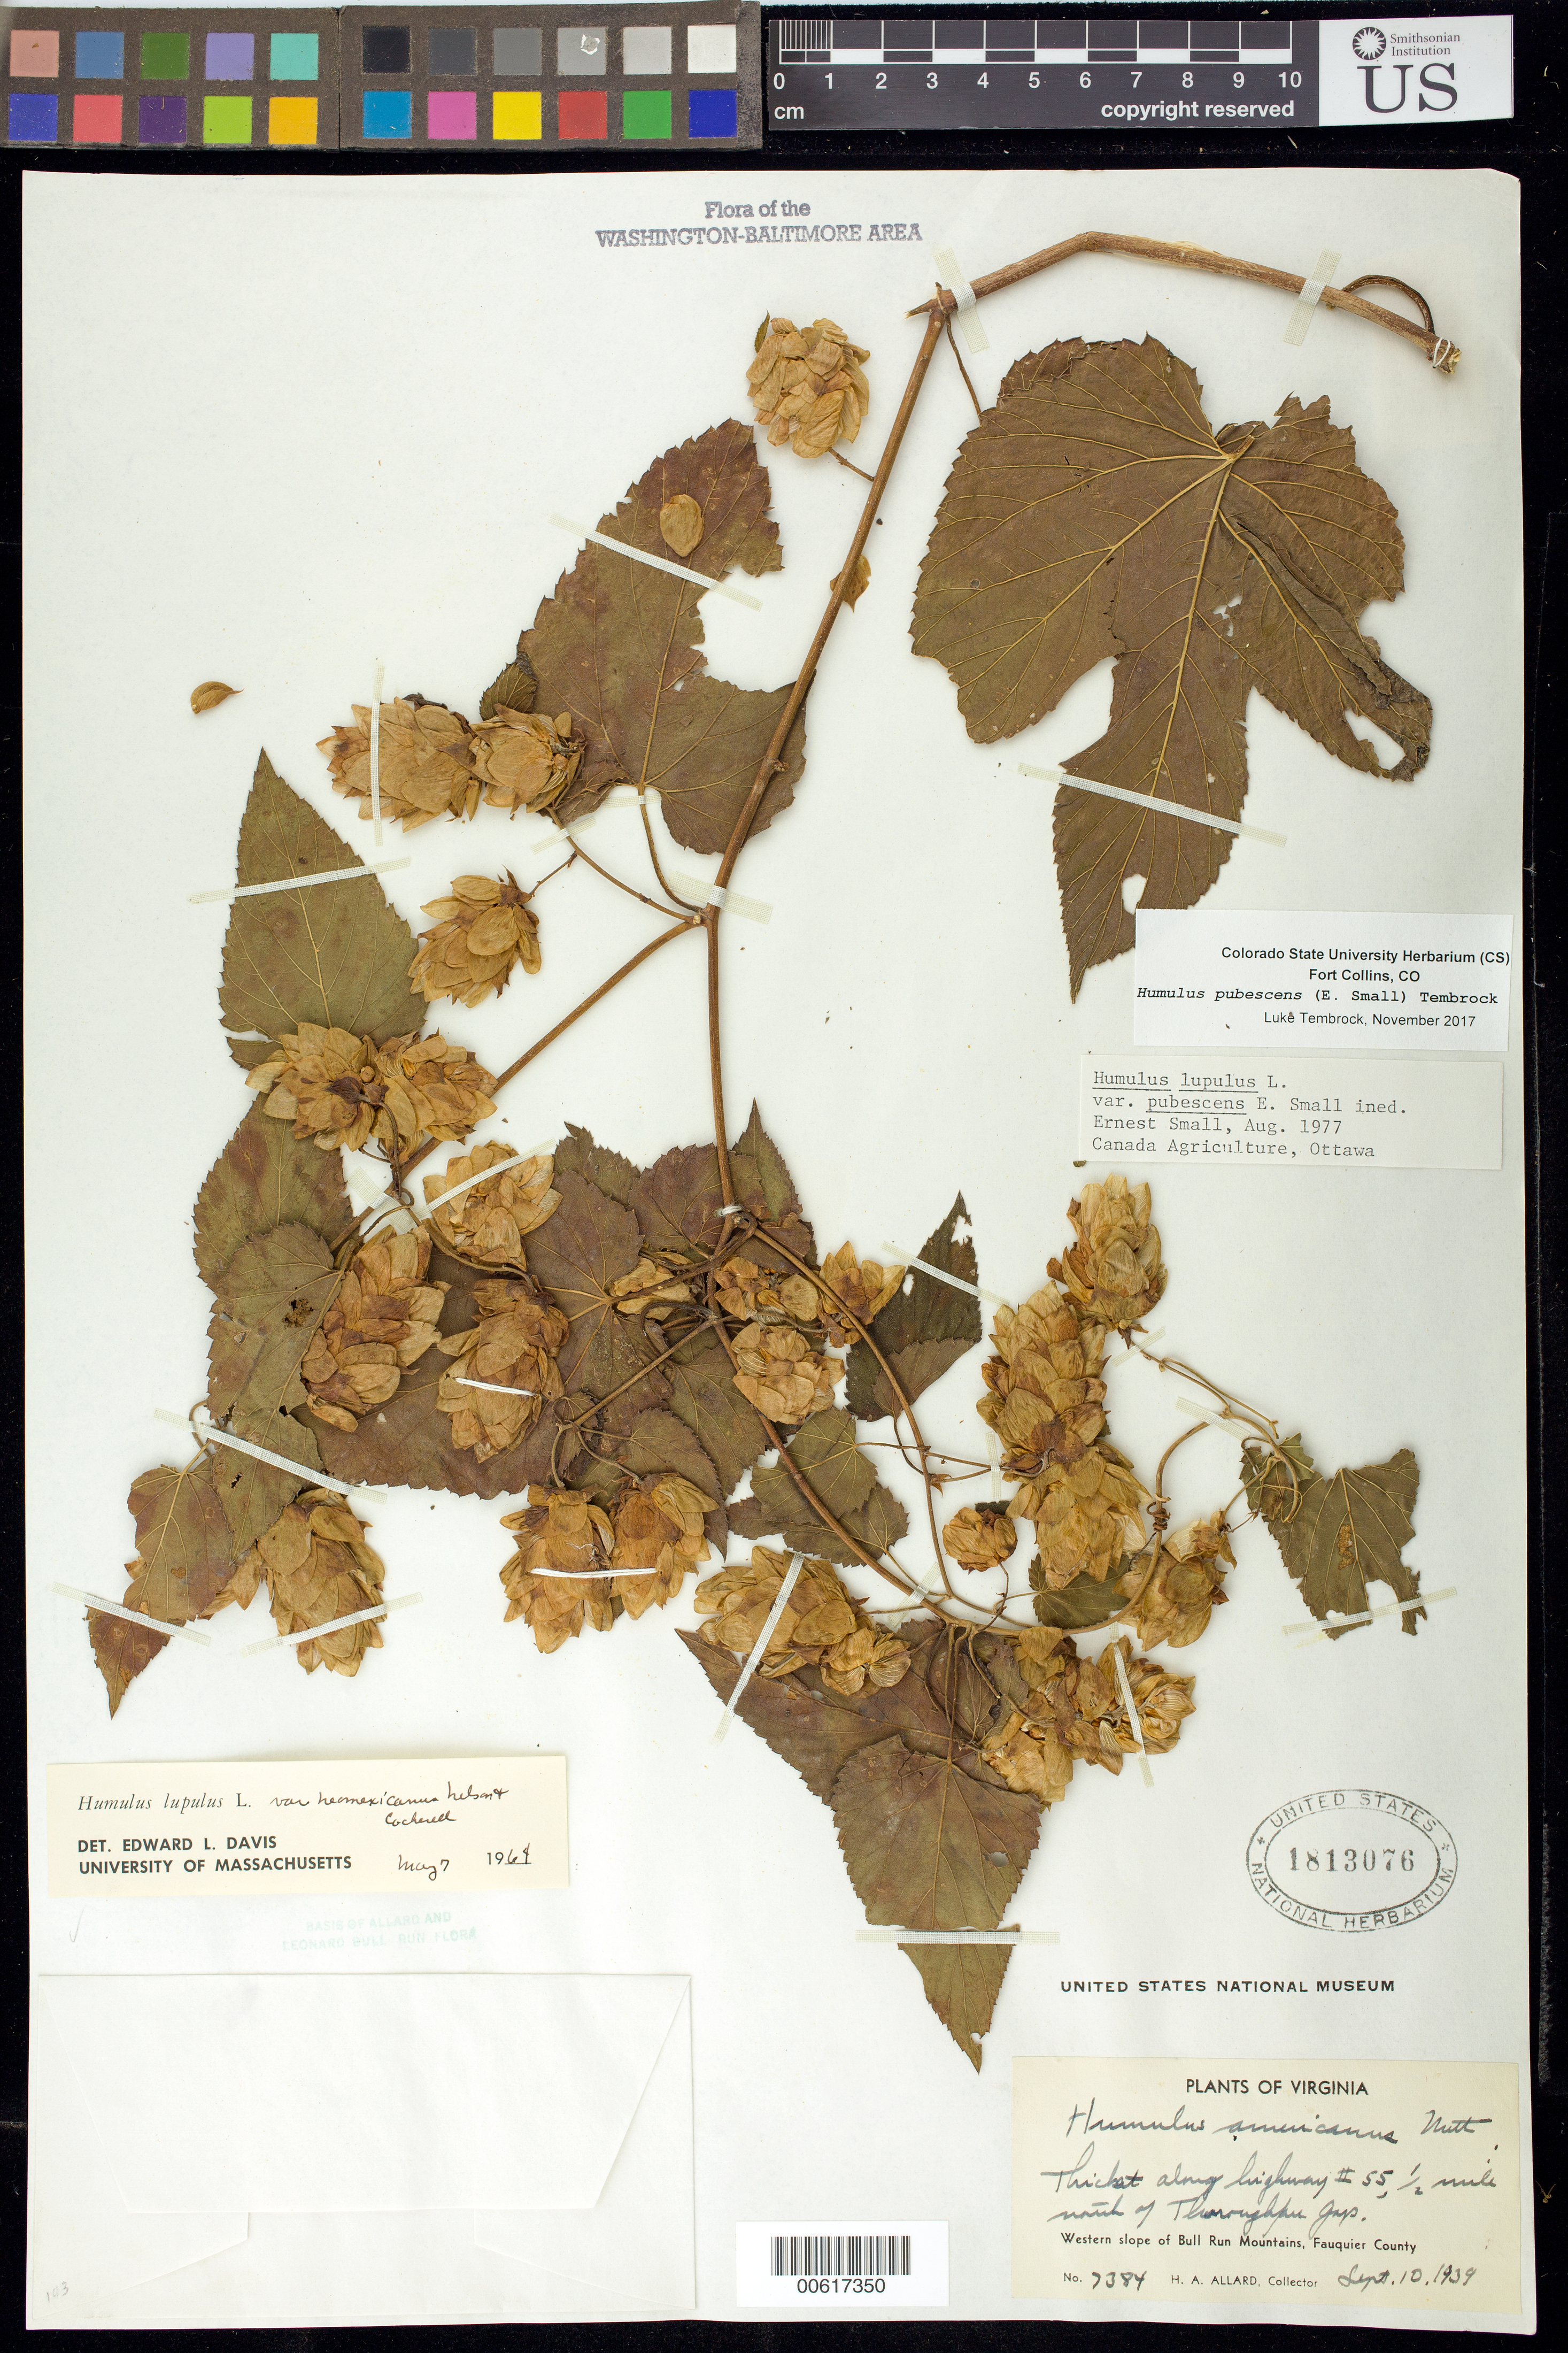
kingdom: Plantae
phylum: Tracheophyta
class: Magnoliopsida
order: Rosales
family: Cannabaceae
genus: Humulus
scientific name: Humulus pubescens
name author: (Small) Tembrock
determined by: Tembrock, Luke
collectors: H. A. Allard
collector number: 7384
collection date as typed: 10 Sep 1939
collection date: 1939-09-10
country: United States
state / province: Virginia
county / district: Fauquier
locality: Along Highway # 55, N of Thoroughfare Gap Bull Run Mts.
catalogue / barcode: US 1813076